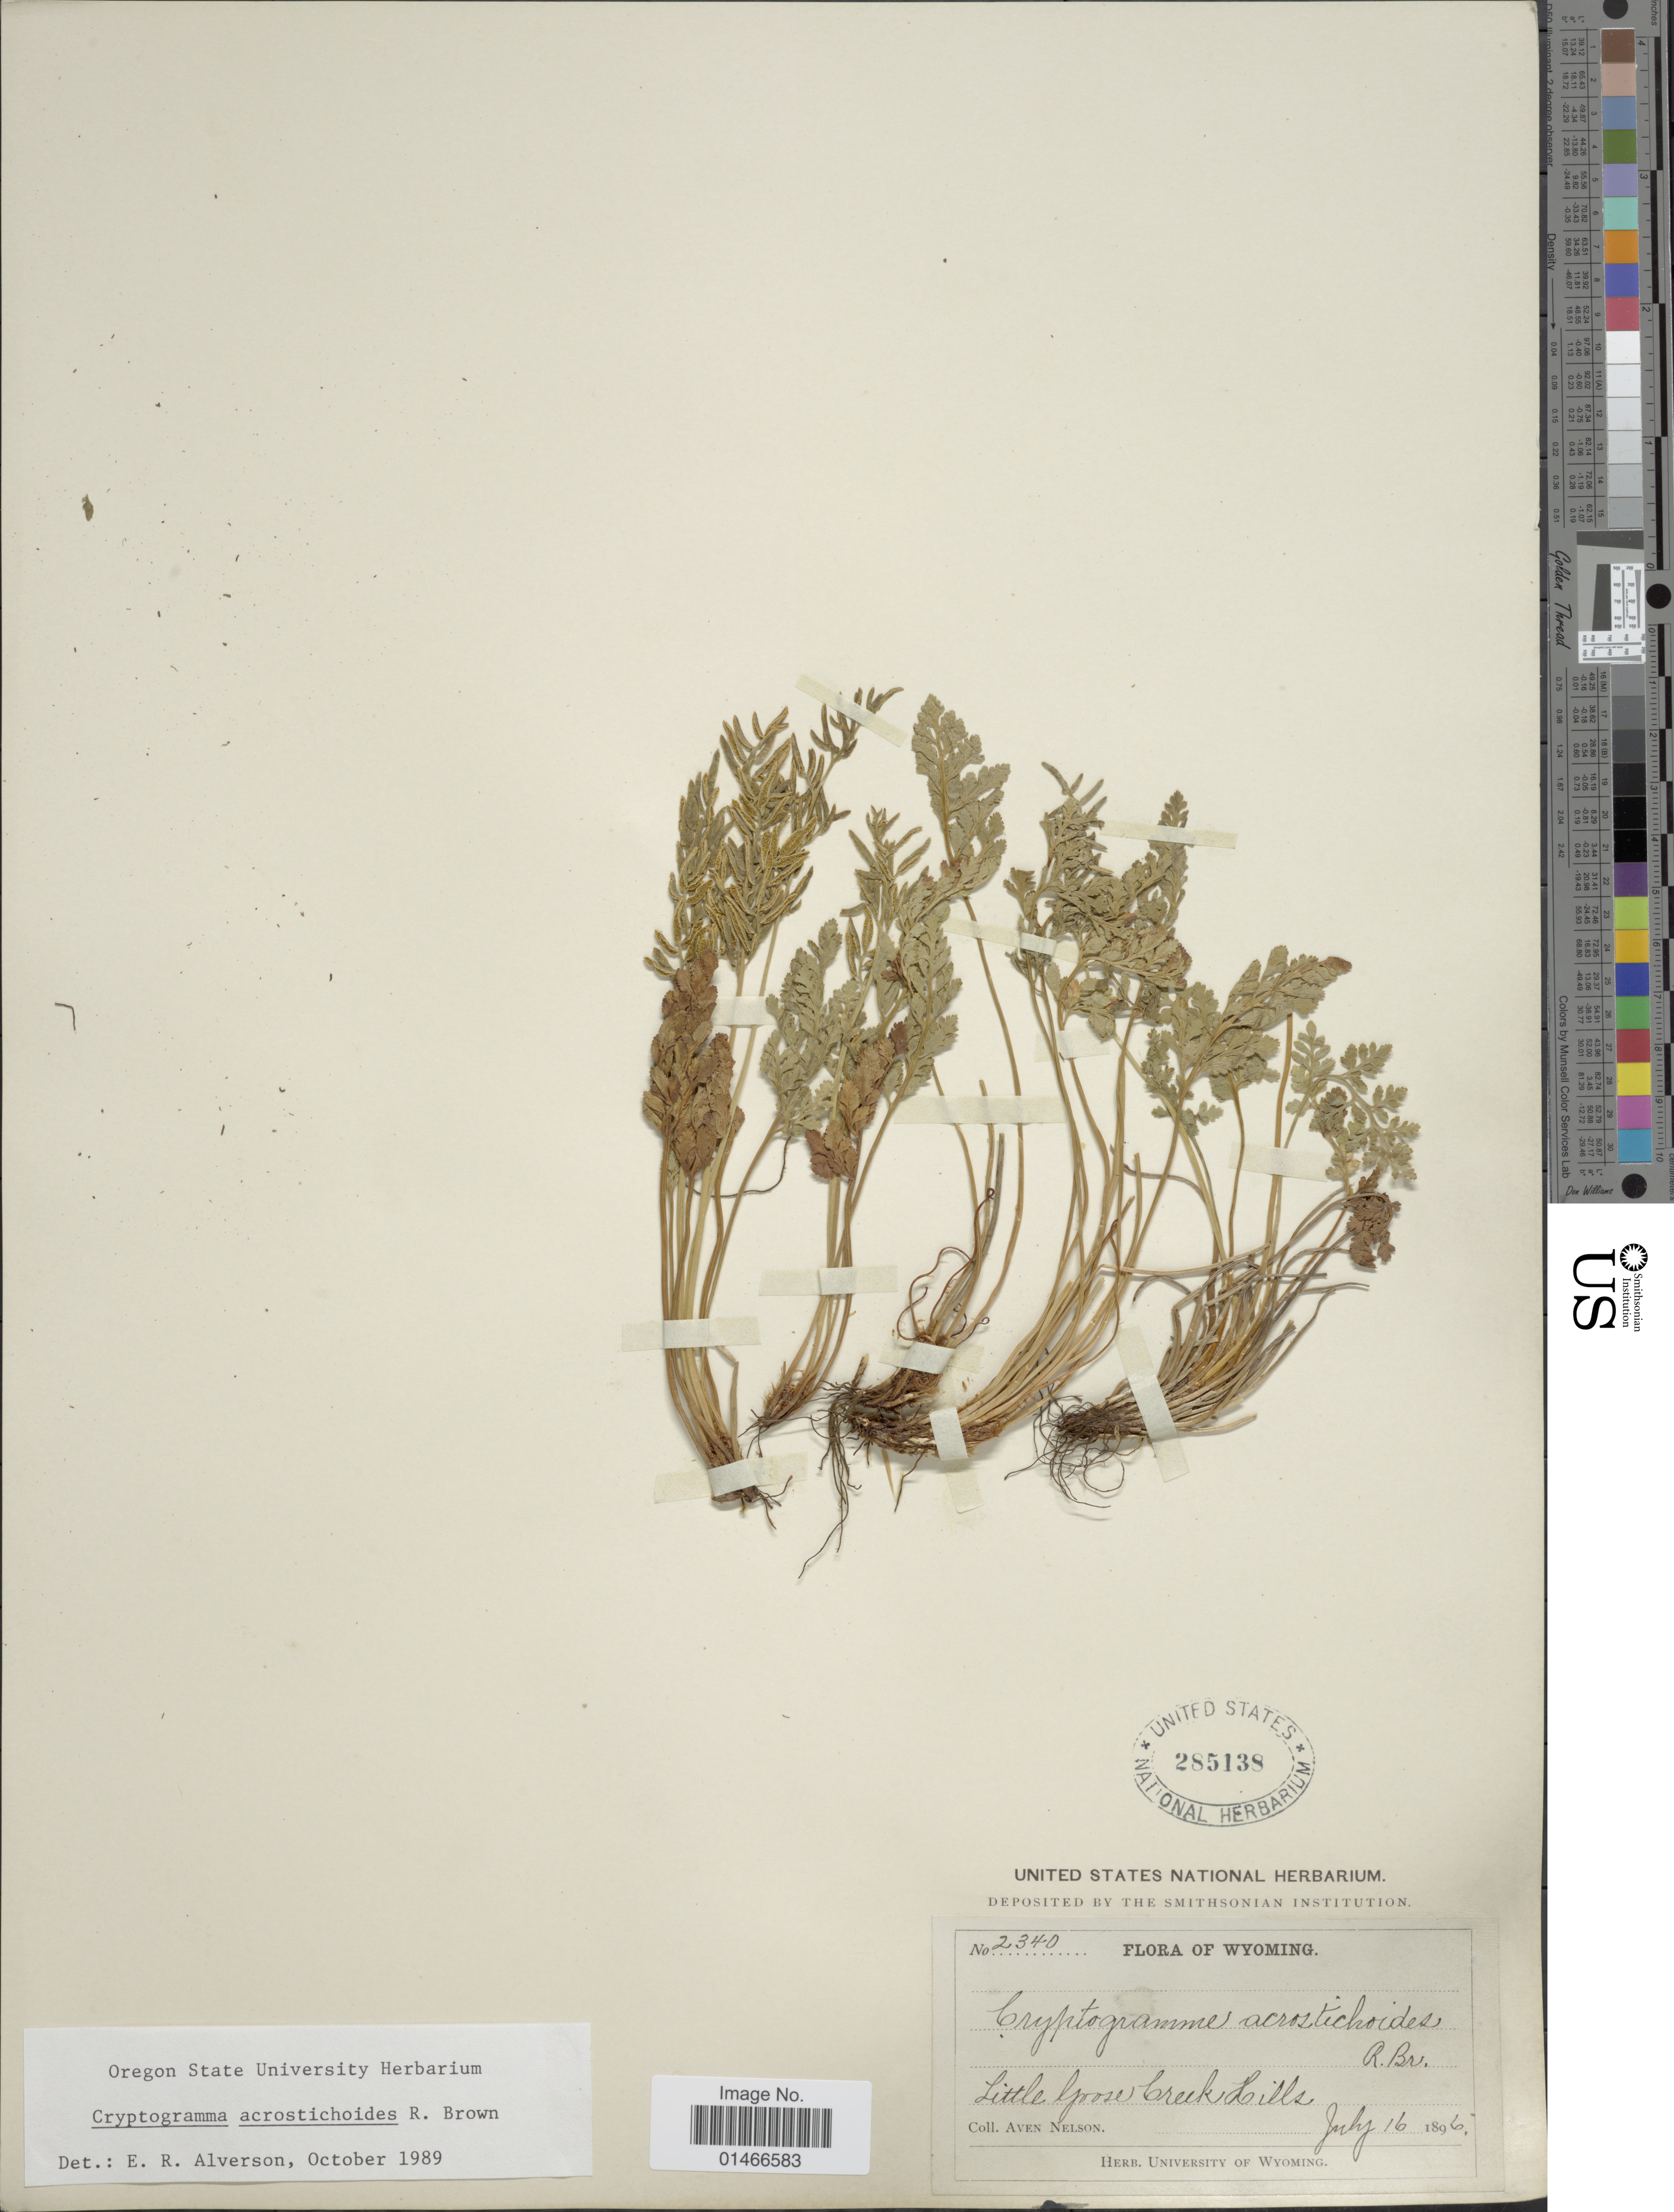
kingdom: Plantae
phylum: Tracheophyta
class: Polypodiopsida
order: Polypodiales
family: Pteridaceae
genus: Cryptogramma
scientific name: Cryptogramma acrostichoides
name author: R. Br.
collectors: A. Nelson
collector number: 2340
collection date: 1896-07-16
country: United States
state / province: Wyoming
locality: Little Goose Creek Hills.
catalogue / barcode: US 285138